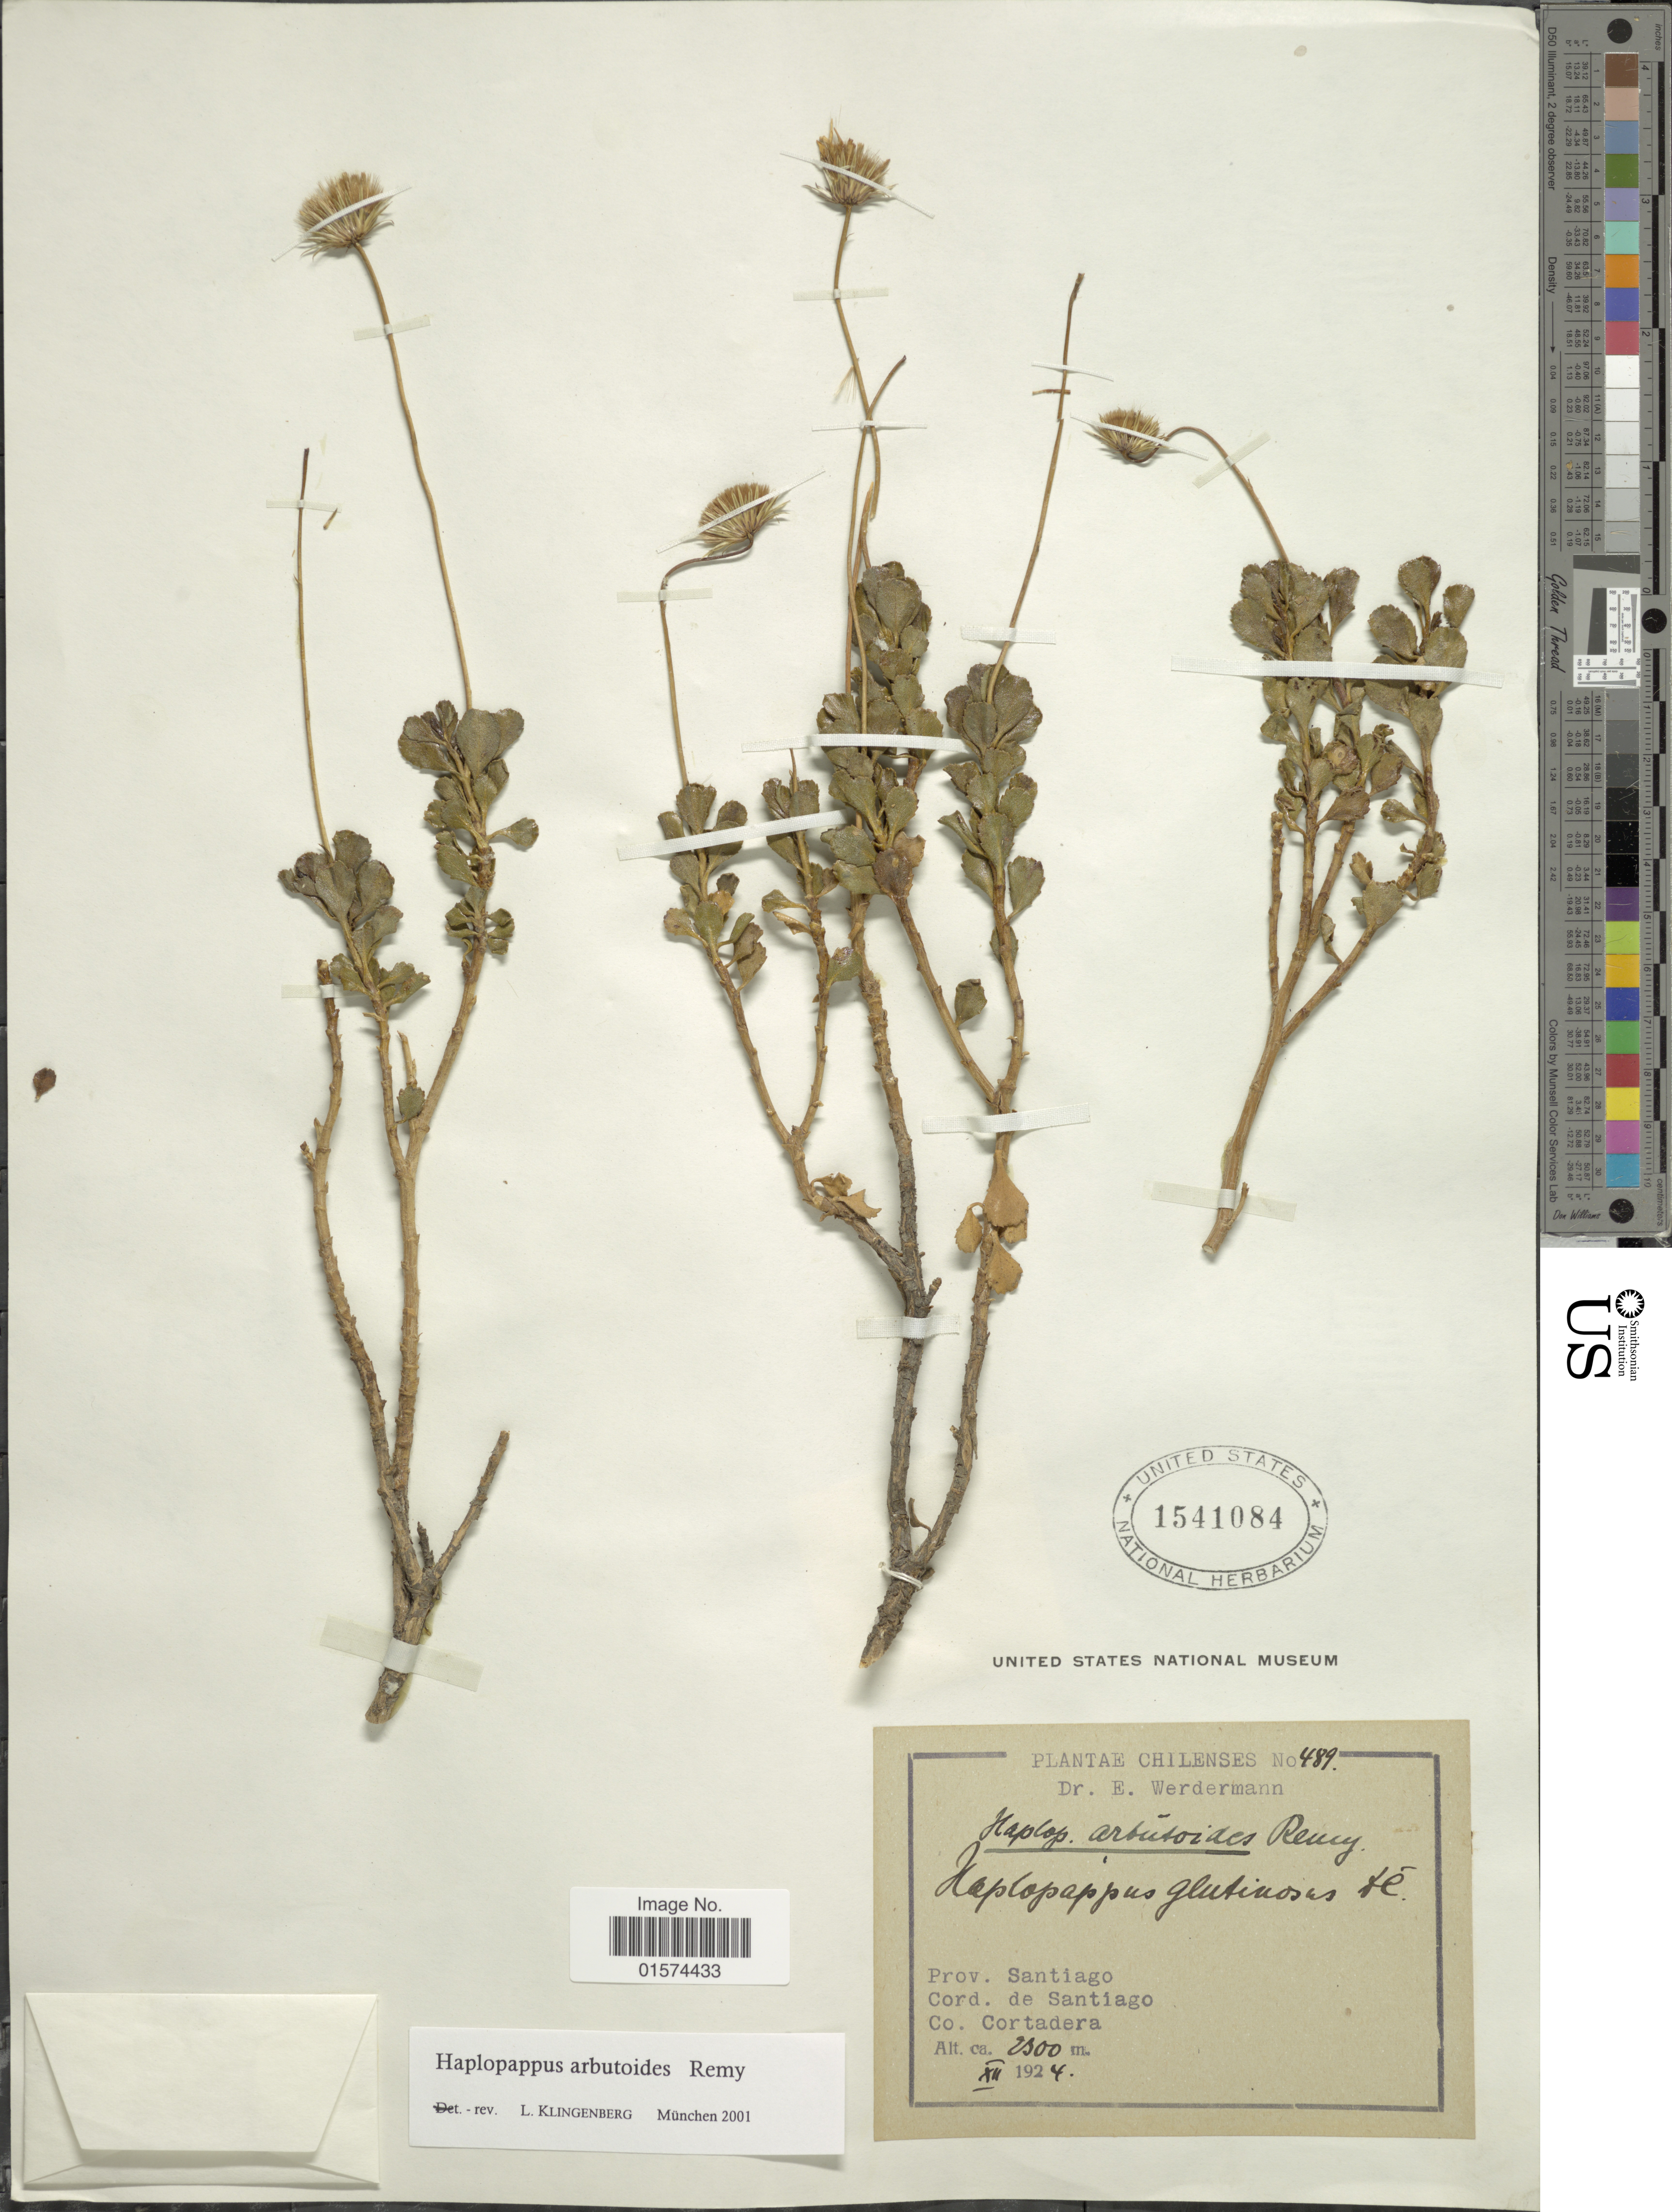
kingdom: Plantae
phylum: Tracheophyta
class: Magnoliopsida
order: Asterales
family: Asteraceae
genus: Haplopappus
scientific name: Haplopappus arbutoides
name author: J. Rémy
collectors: E. Werdermann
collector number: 489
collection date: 1924-12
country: Chile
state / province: Región Metropolitana (RM)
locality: Prov. Santiago, Cord. de Santiago Co. Cortadera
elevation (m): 2300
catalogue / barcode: US 1541084